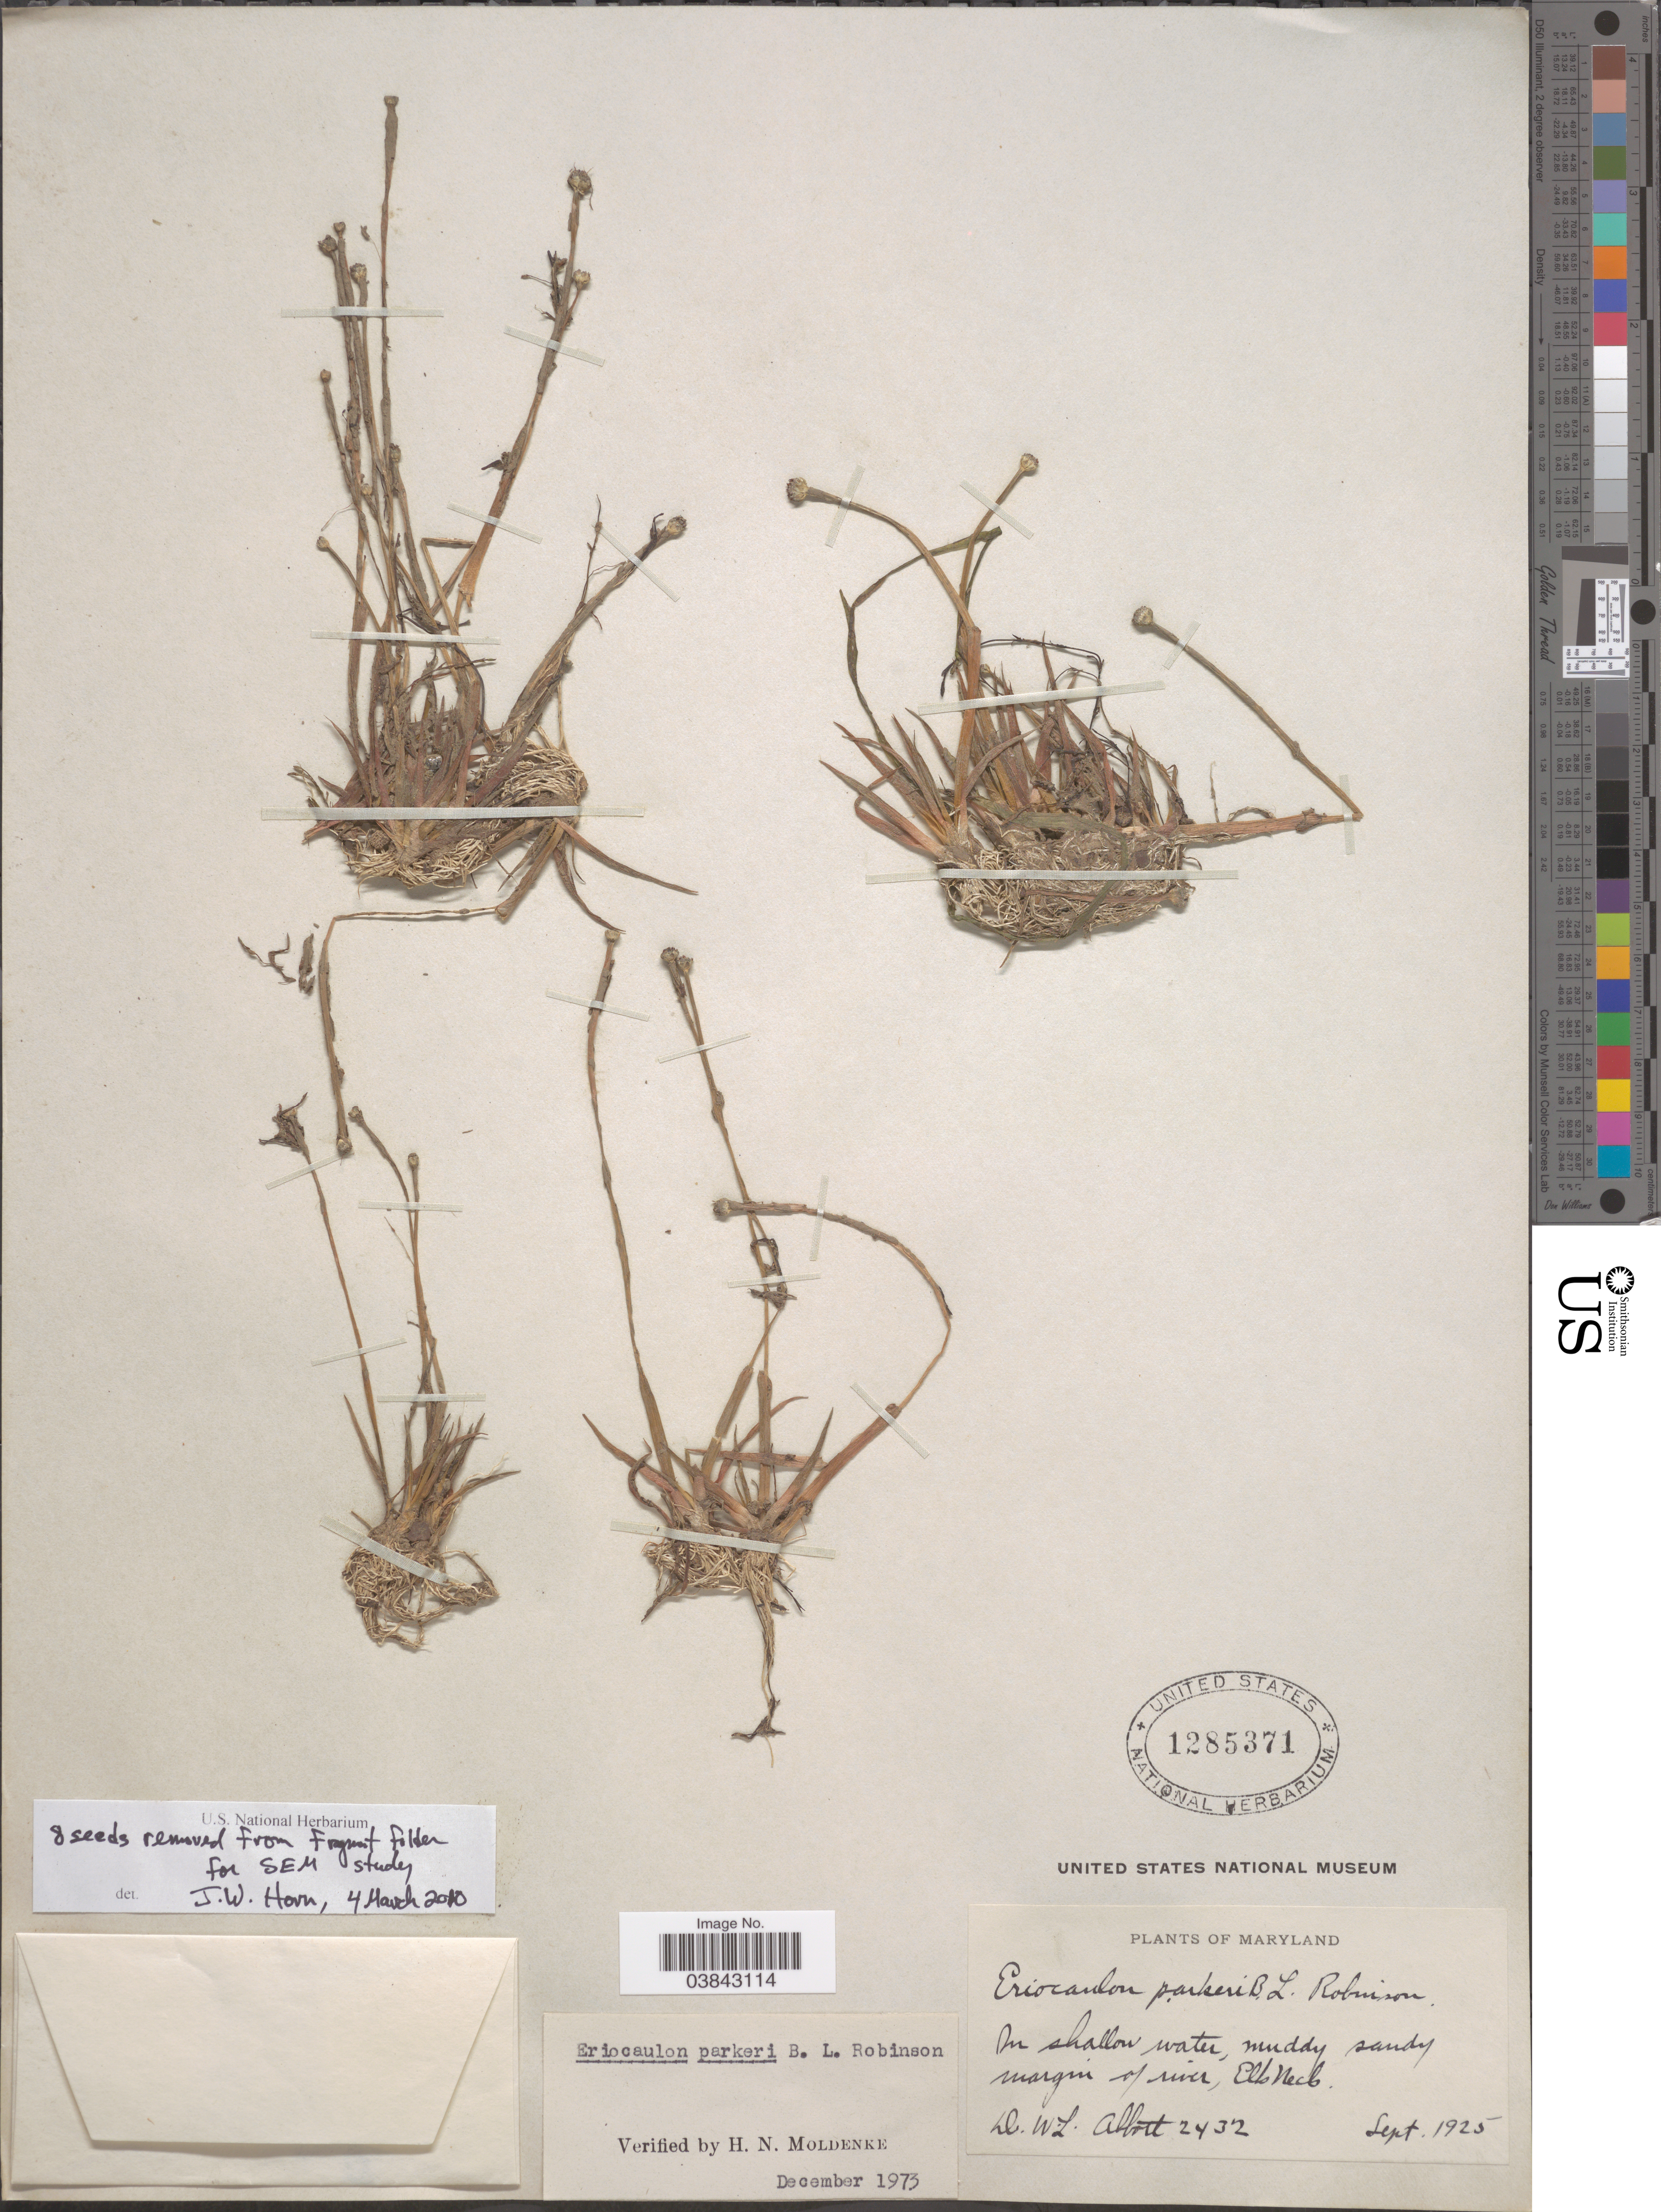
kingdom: Plantae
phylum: Tracheophyta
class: Liliopsida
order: Poales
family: Eriocaulaceae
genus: Eriocaulon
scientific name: Eriocaulon parkeri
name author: B.L. Rob.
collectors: W. L. Abbott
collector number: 2432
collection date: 1925-09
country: United States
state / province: Maryland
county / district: Cecil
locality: Elk Neck.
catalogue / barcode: US 1285371